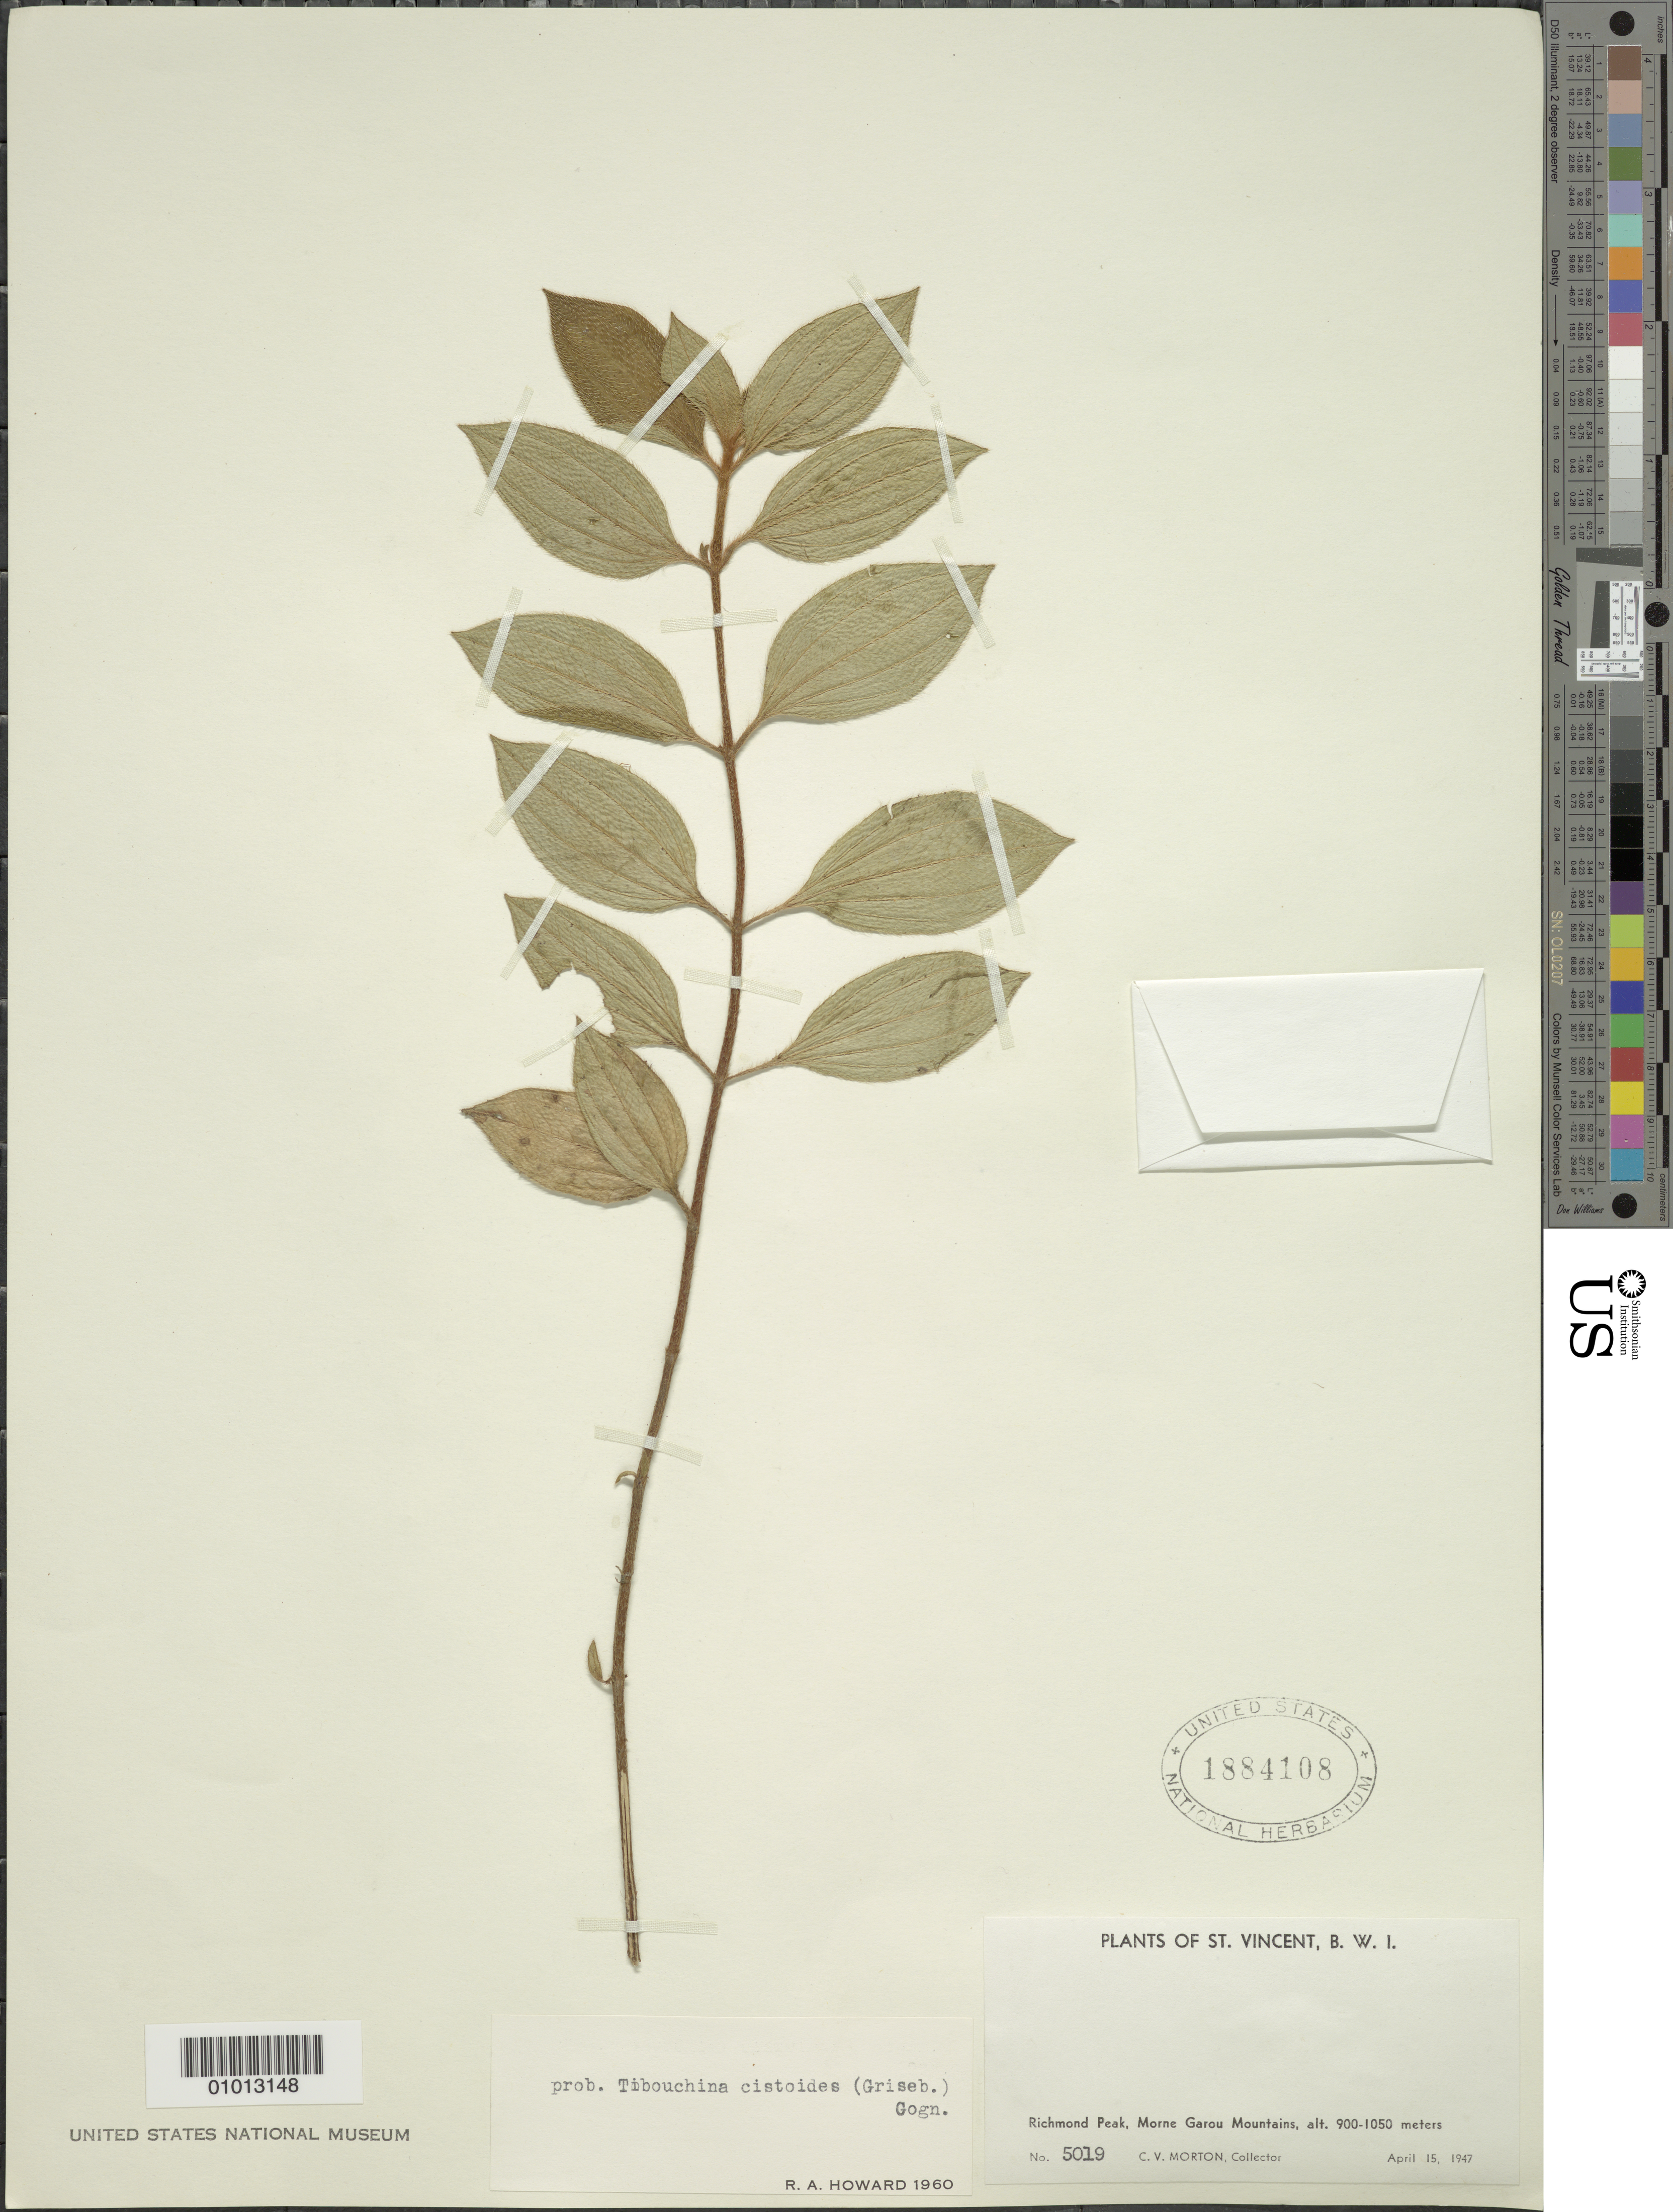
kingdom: Plantae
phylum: Tracheophyta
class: Magnoliopsida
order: Myrtales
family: Melastomataceae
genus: Chaetogastra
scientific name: Chaetogastra cistoides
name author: Griseb.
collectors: C. V. Morton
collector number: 5019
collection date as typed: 15 Apr 1947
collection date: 1947-04-15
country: St. Vincent - Grenadines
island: St. Vincent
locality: Richmond Peak, Morne Garou Mountains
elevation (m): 900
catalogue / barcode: US 1884108